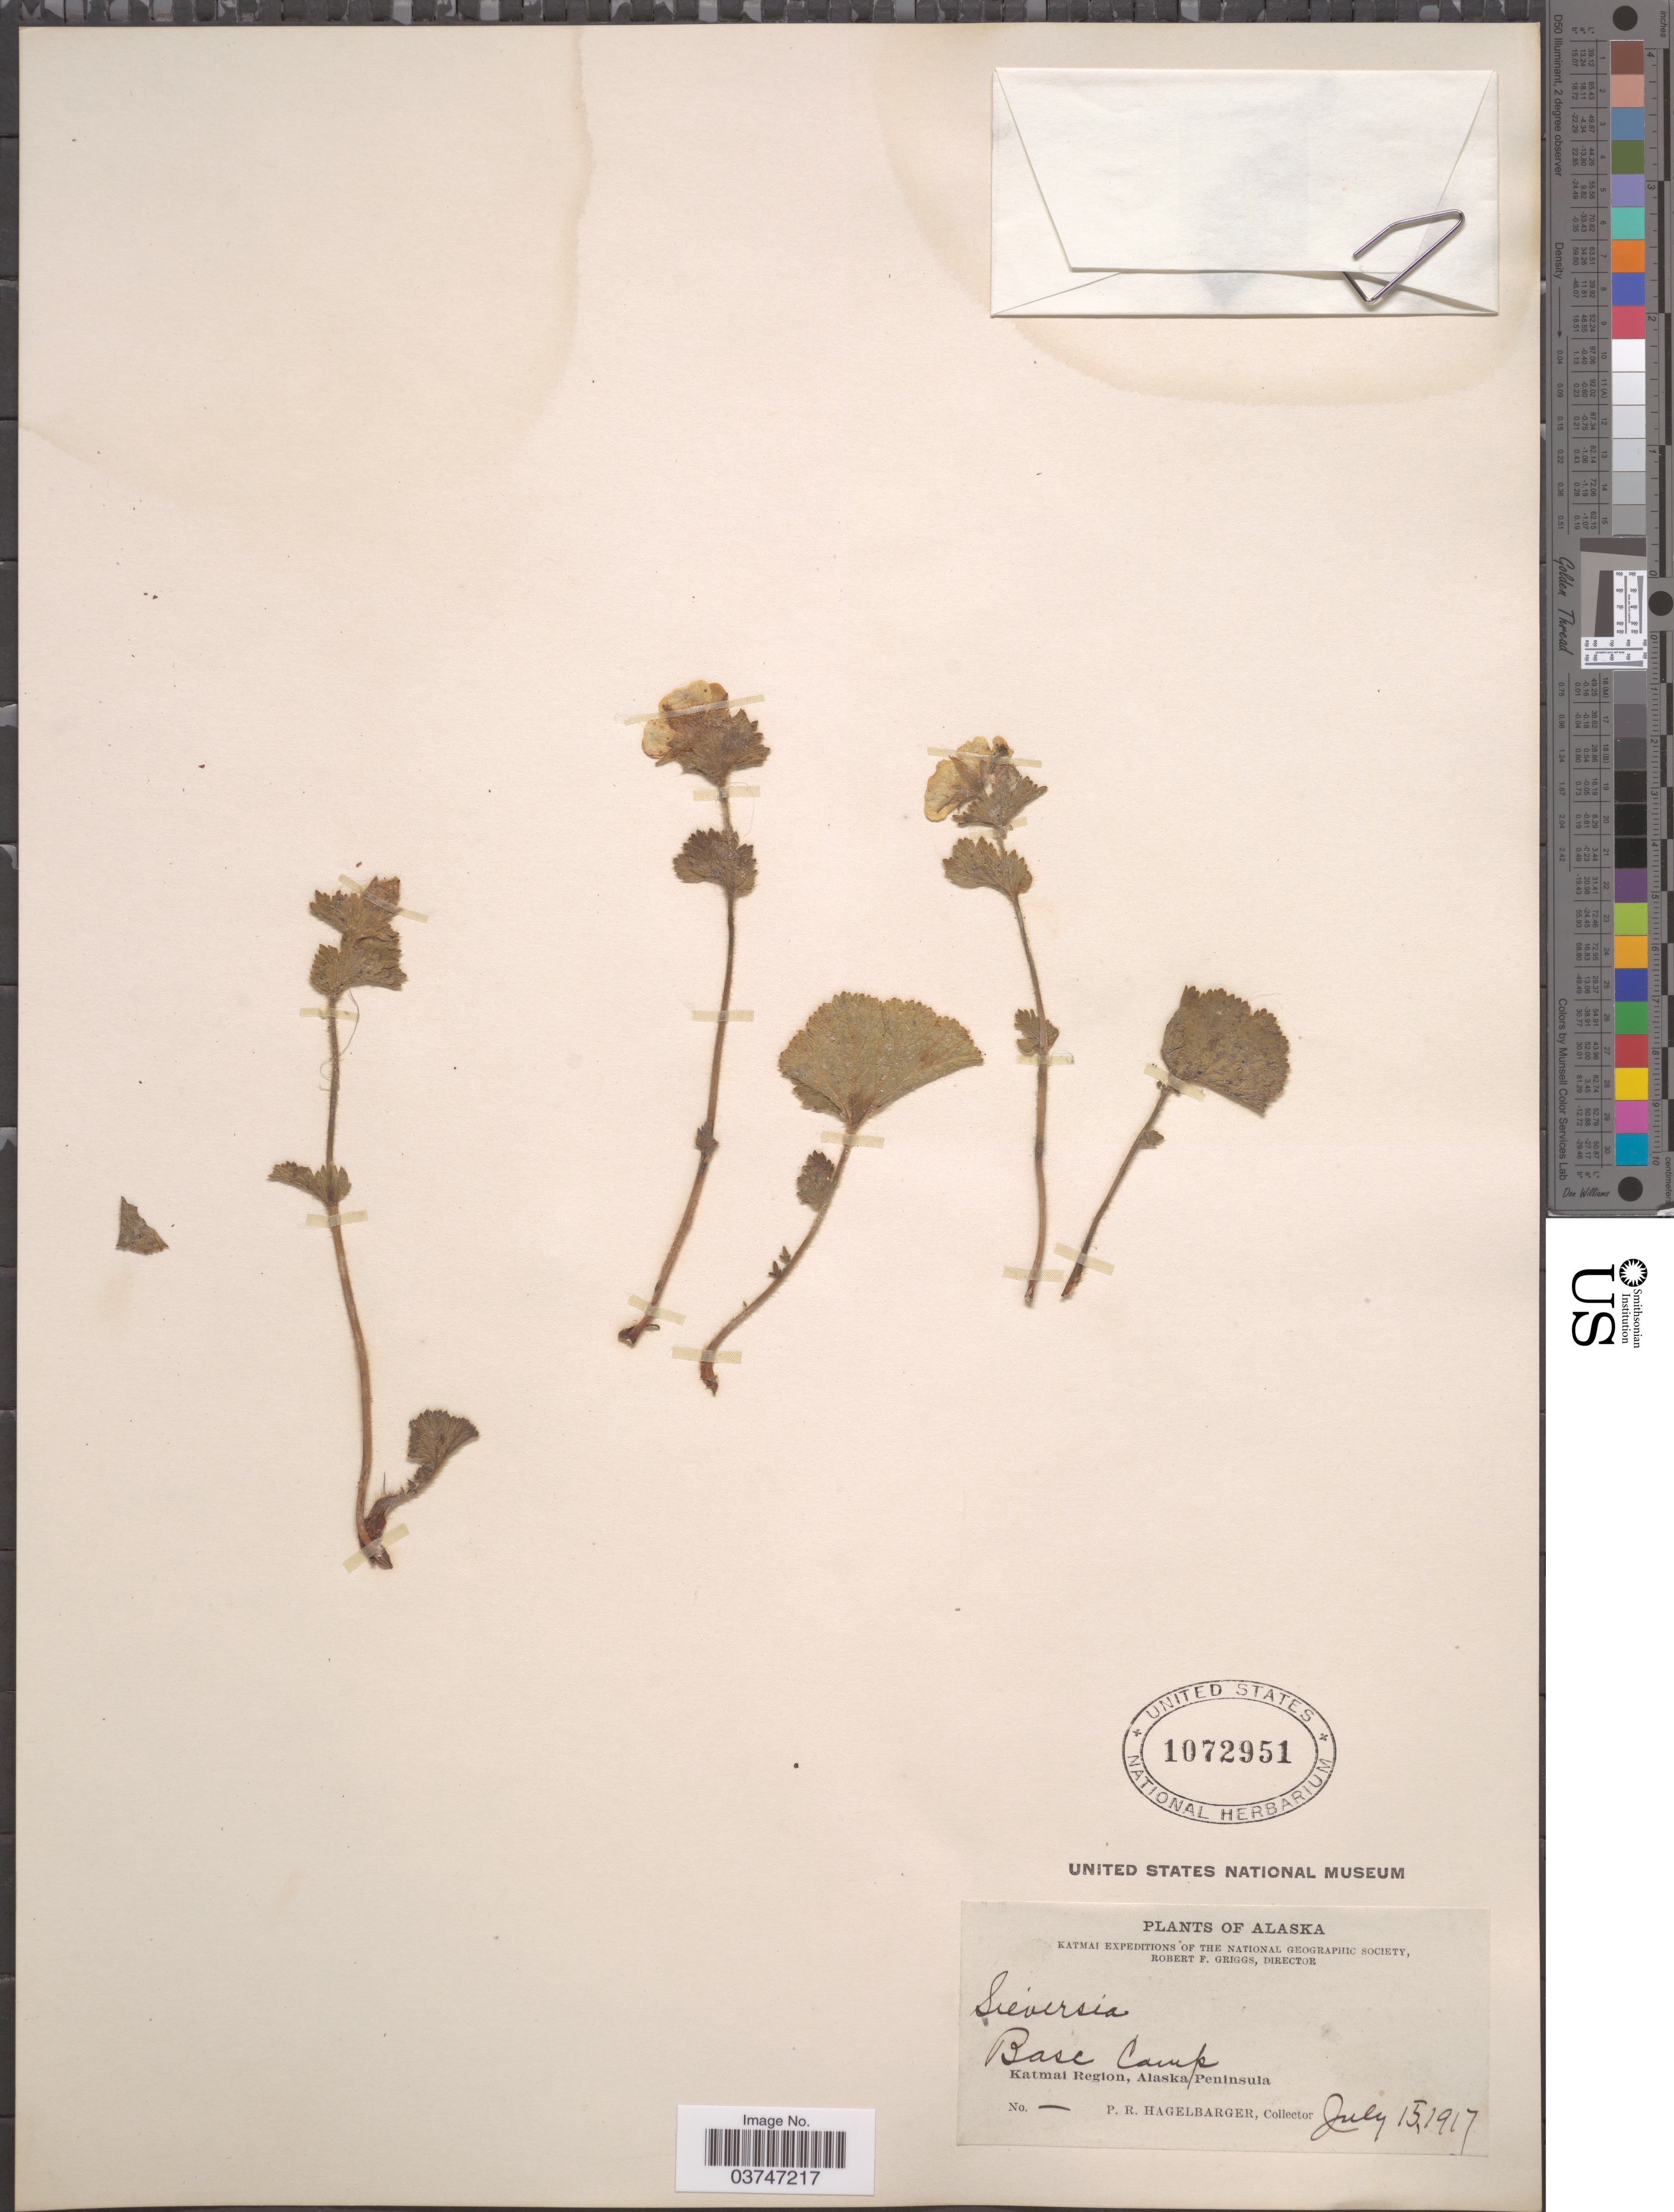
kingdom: Plantae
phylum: Tracheophyta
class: Magnoliopsida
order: Rosales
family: Rosaceae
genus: Geum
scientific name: Geum calthifolium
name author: Menzies ex Sm.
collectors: P. Hagelbarger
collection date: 1917-07-15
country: United States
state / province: Alaska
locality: Base Camp. Katmai Region, Alaska Peninsula.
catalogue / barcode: US 1072951